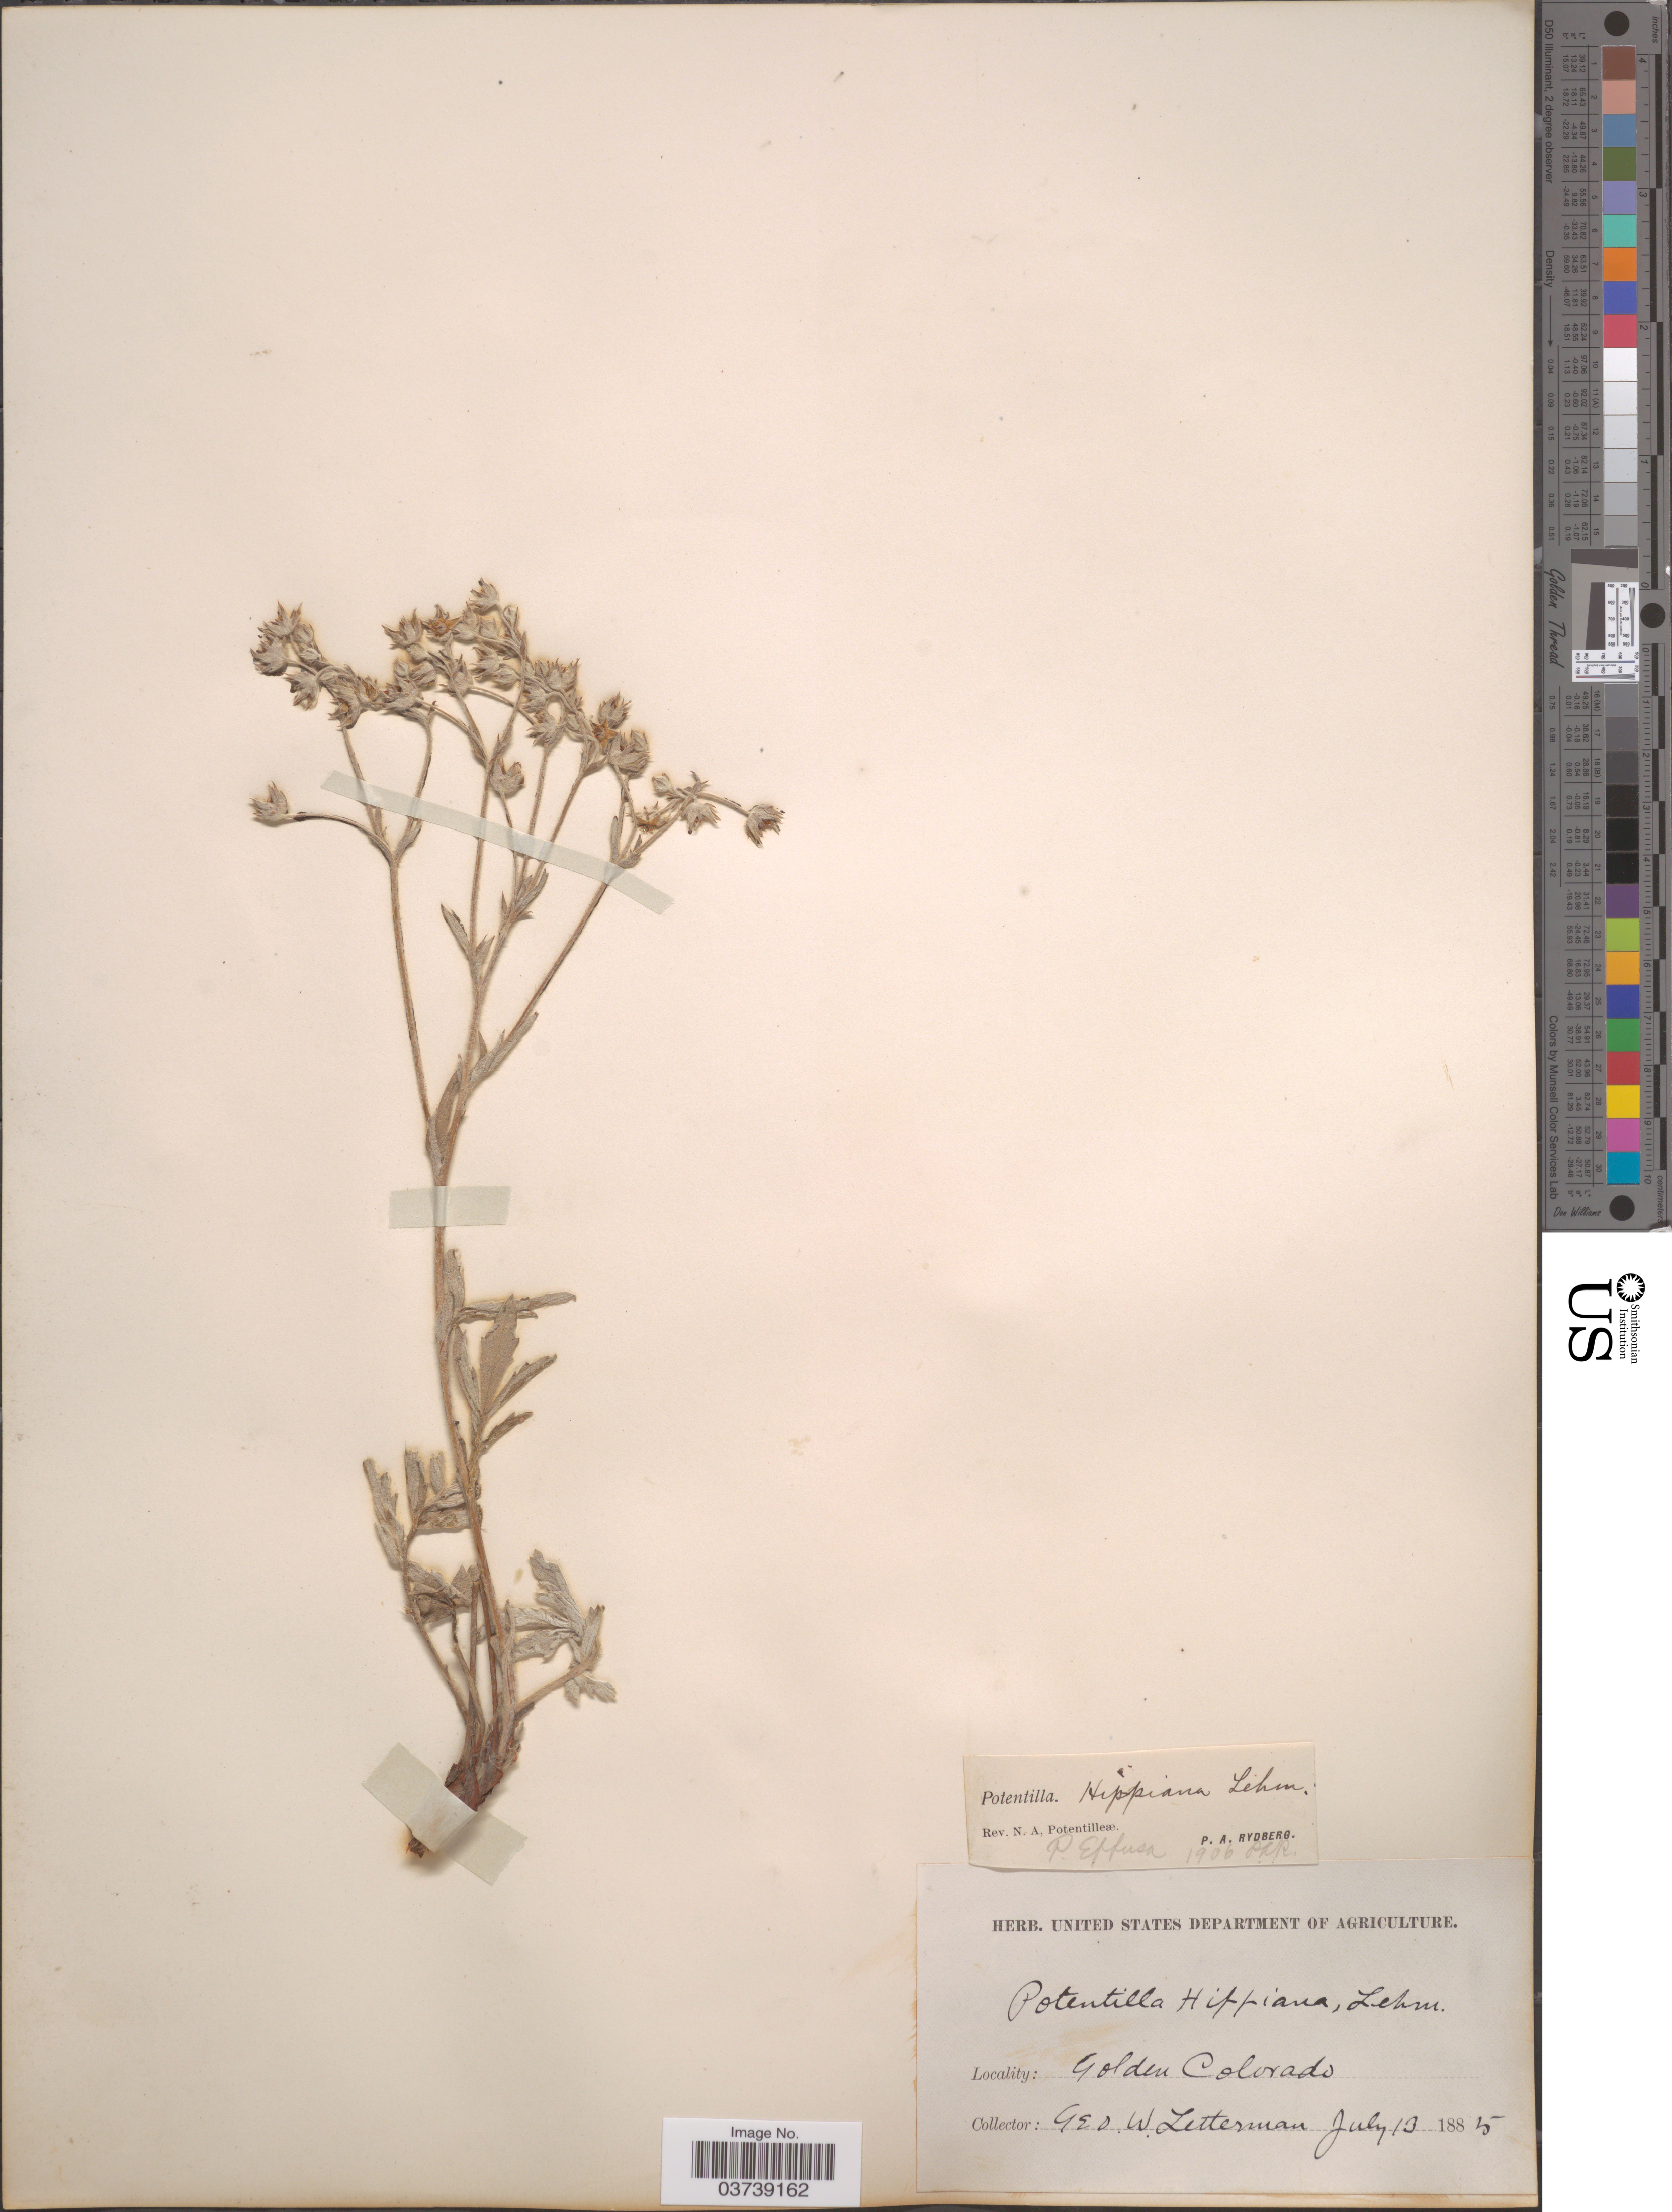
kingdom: Plantae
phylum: Tracheophyta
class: Magnoliopsida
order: Rosales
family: Rosaceae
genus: Potentilla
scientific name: Potentilla effusa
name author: Douglas ex Lehm.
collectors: G. W. Letterman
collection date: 1885-07-13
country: United States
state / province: Colorado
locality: Golden Colorado.